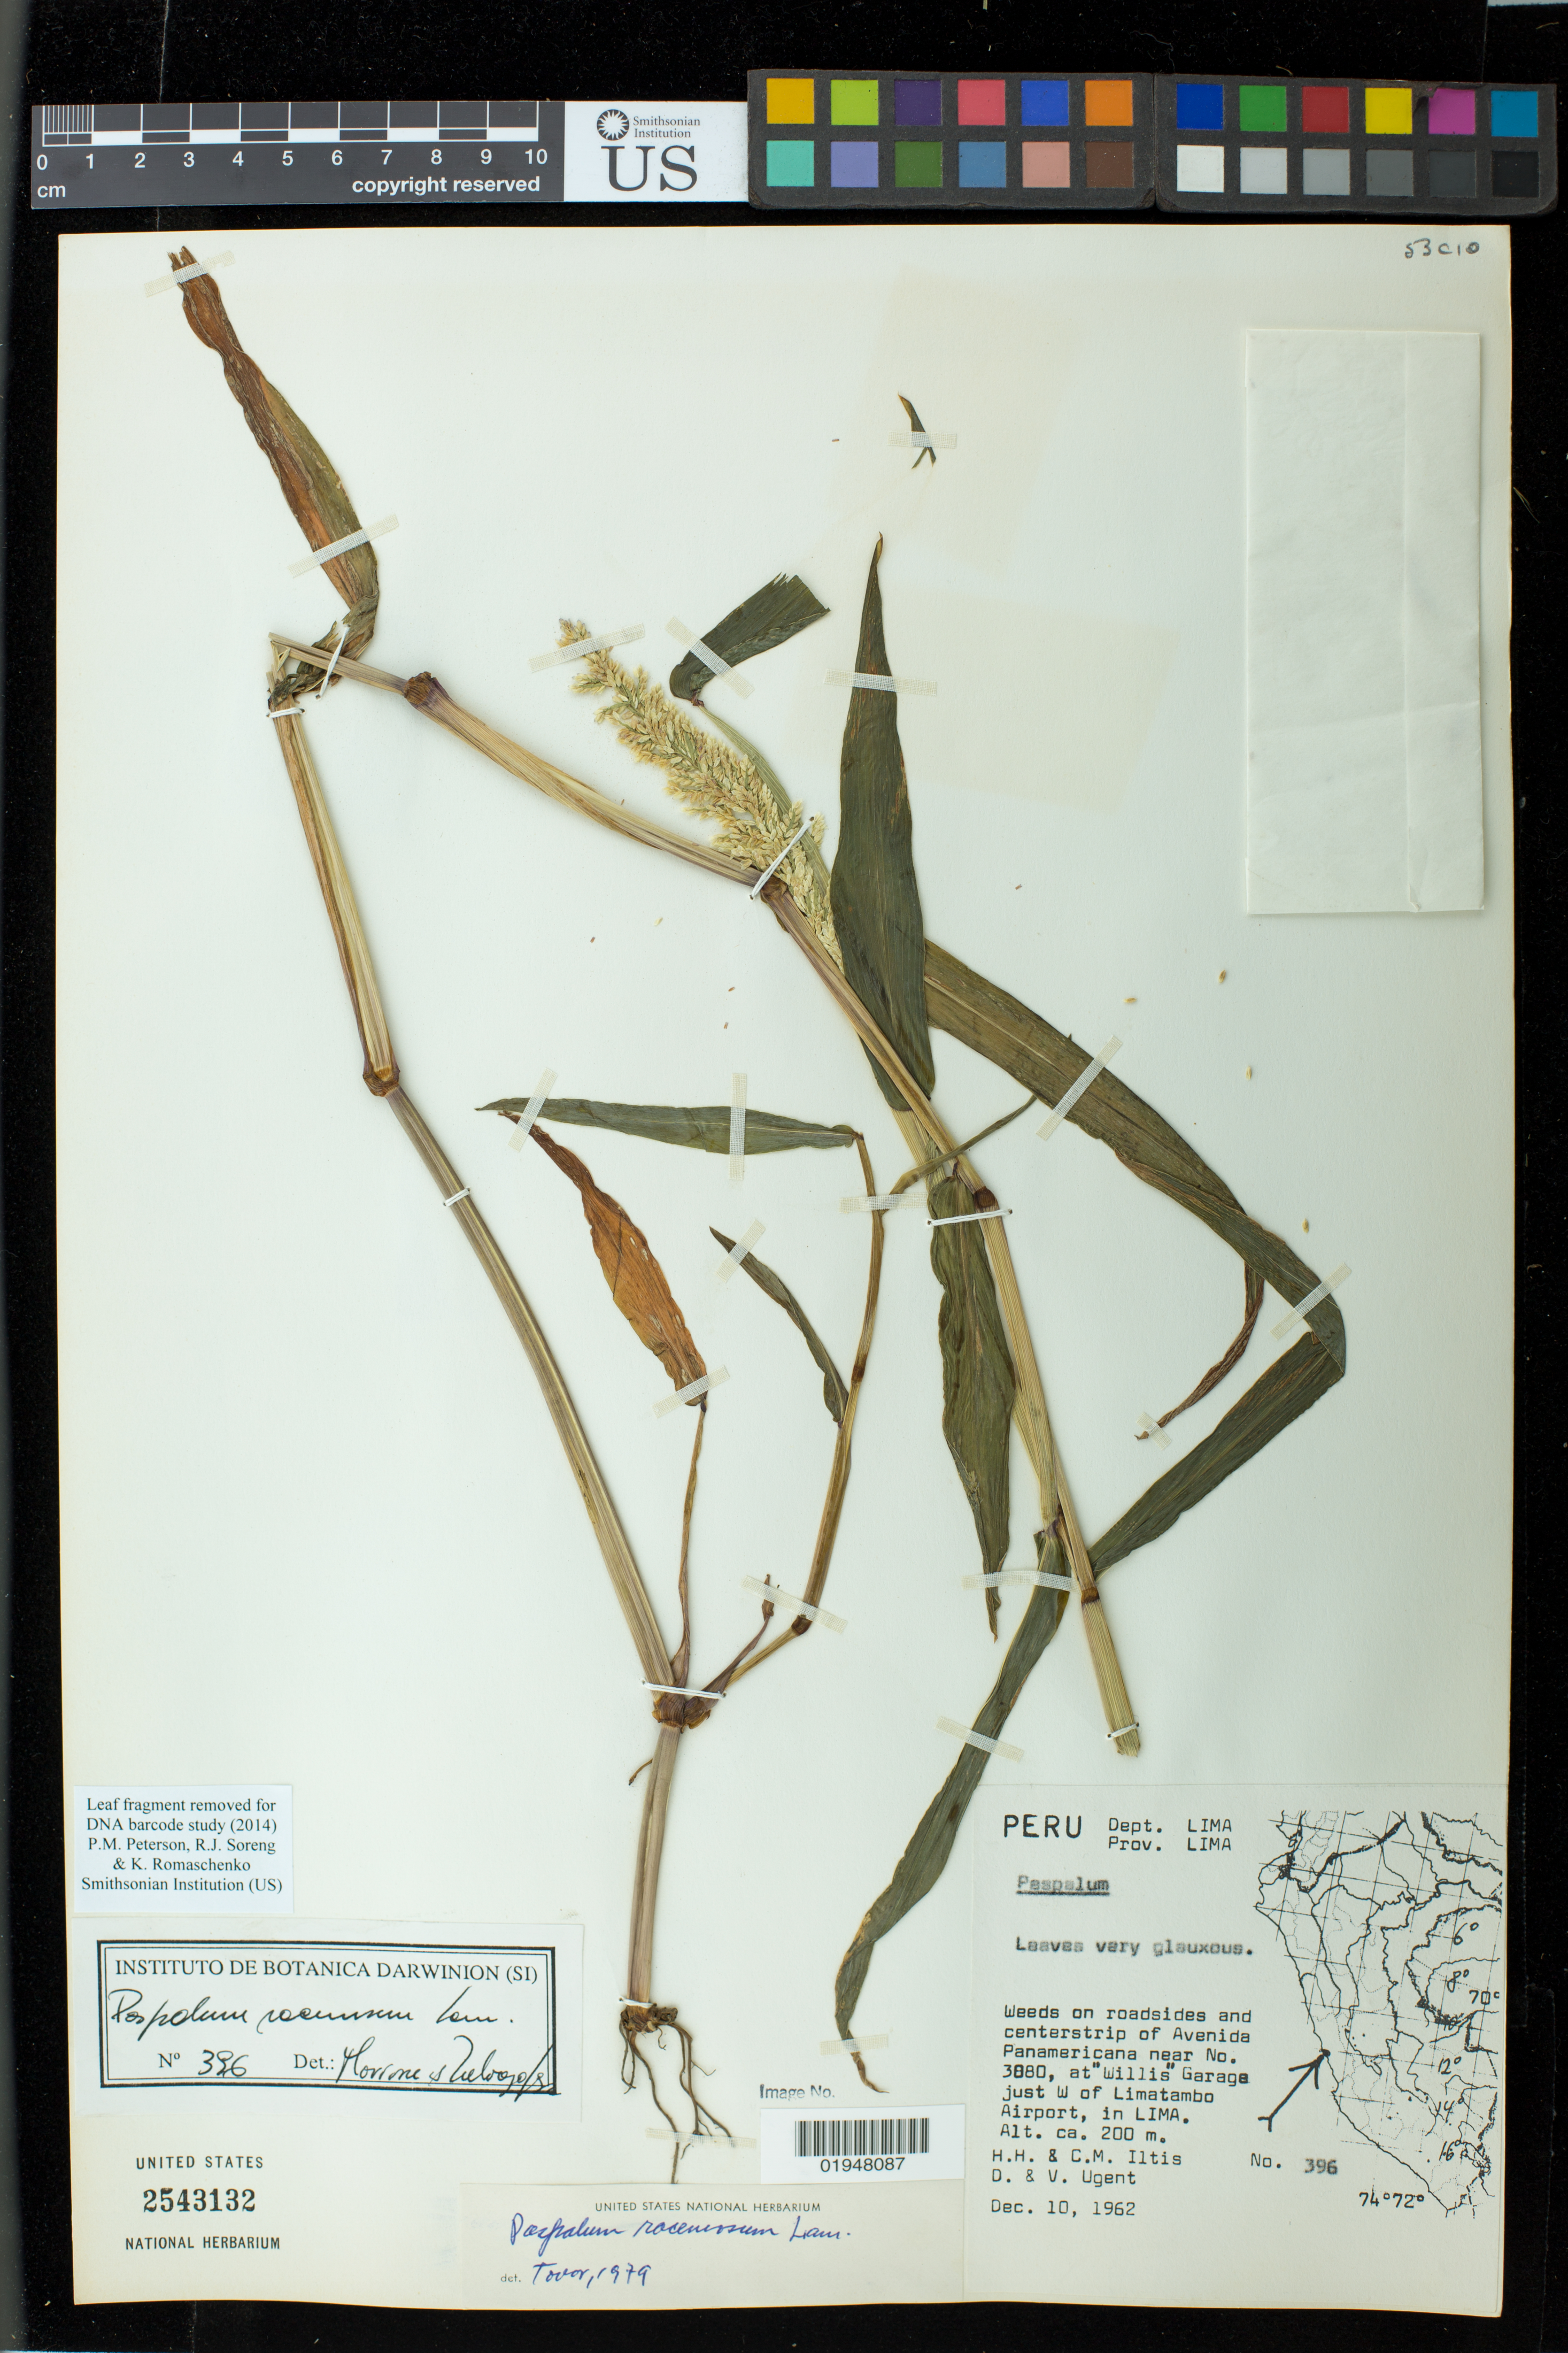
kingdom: Plantae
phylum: Tracheophyta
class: Liliopsida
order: Poales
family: Poaceae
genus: Paspalum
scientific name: Paspalum racemosum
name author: Nutt.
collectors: C. M Iltis, H. H. Iltis, D. Ugent & V. Ugent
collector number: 396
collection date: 1962-12-10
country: Peru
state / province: Lima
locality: on roadsises and centerstrip of Avenida Panamericana near No. 3080, at "Willis" Garage just W of Limatambo Airport, in LIMA.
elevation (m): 200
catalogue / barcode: US 2543132